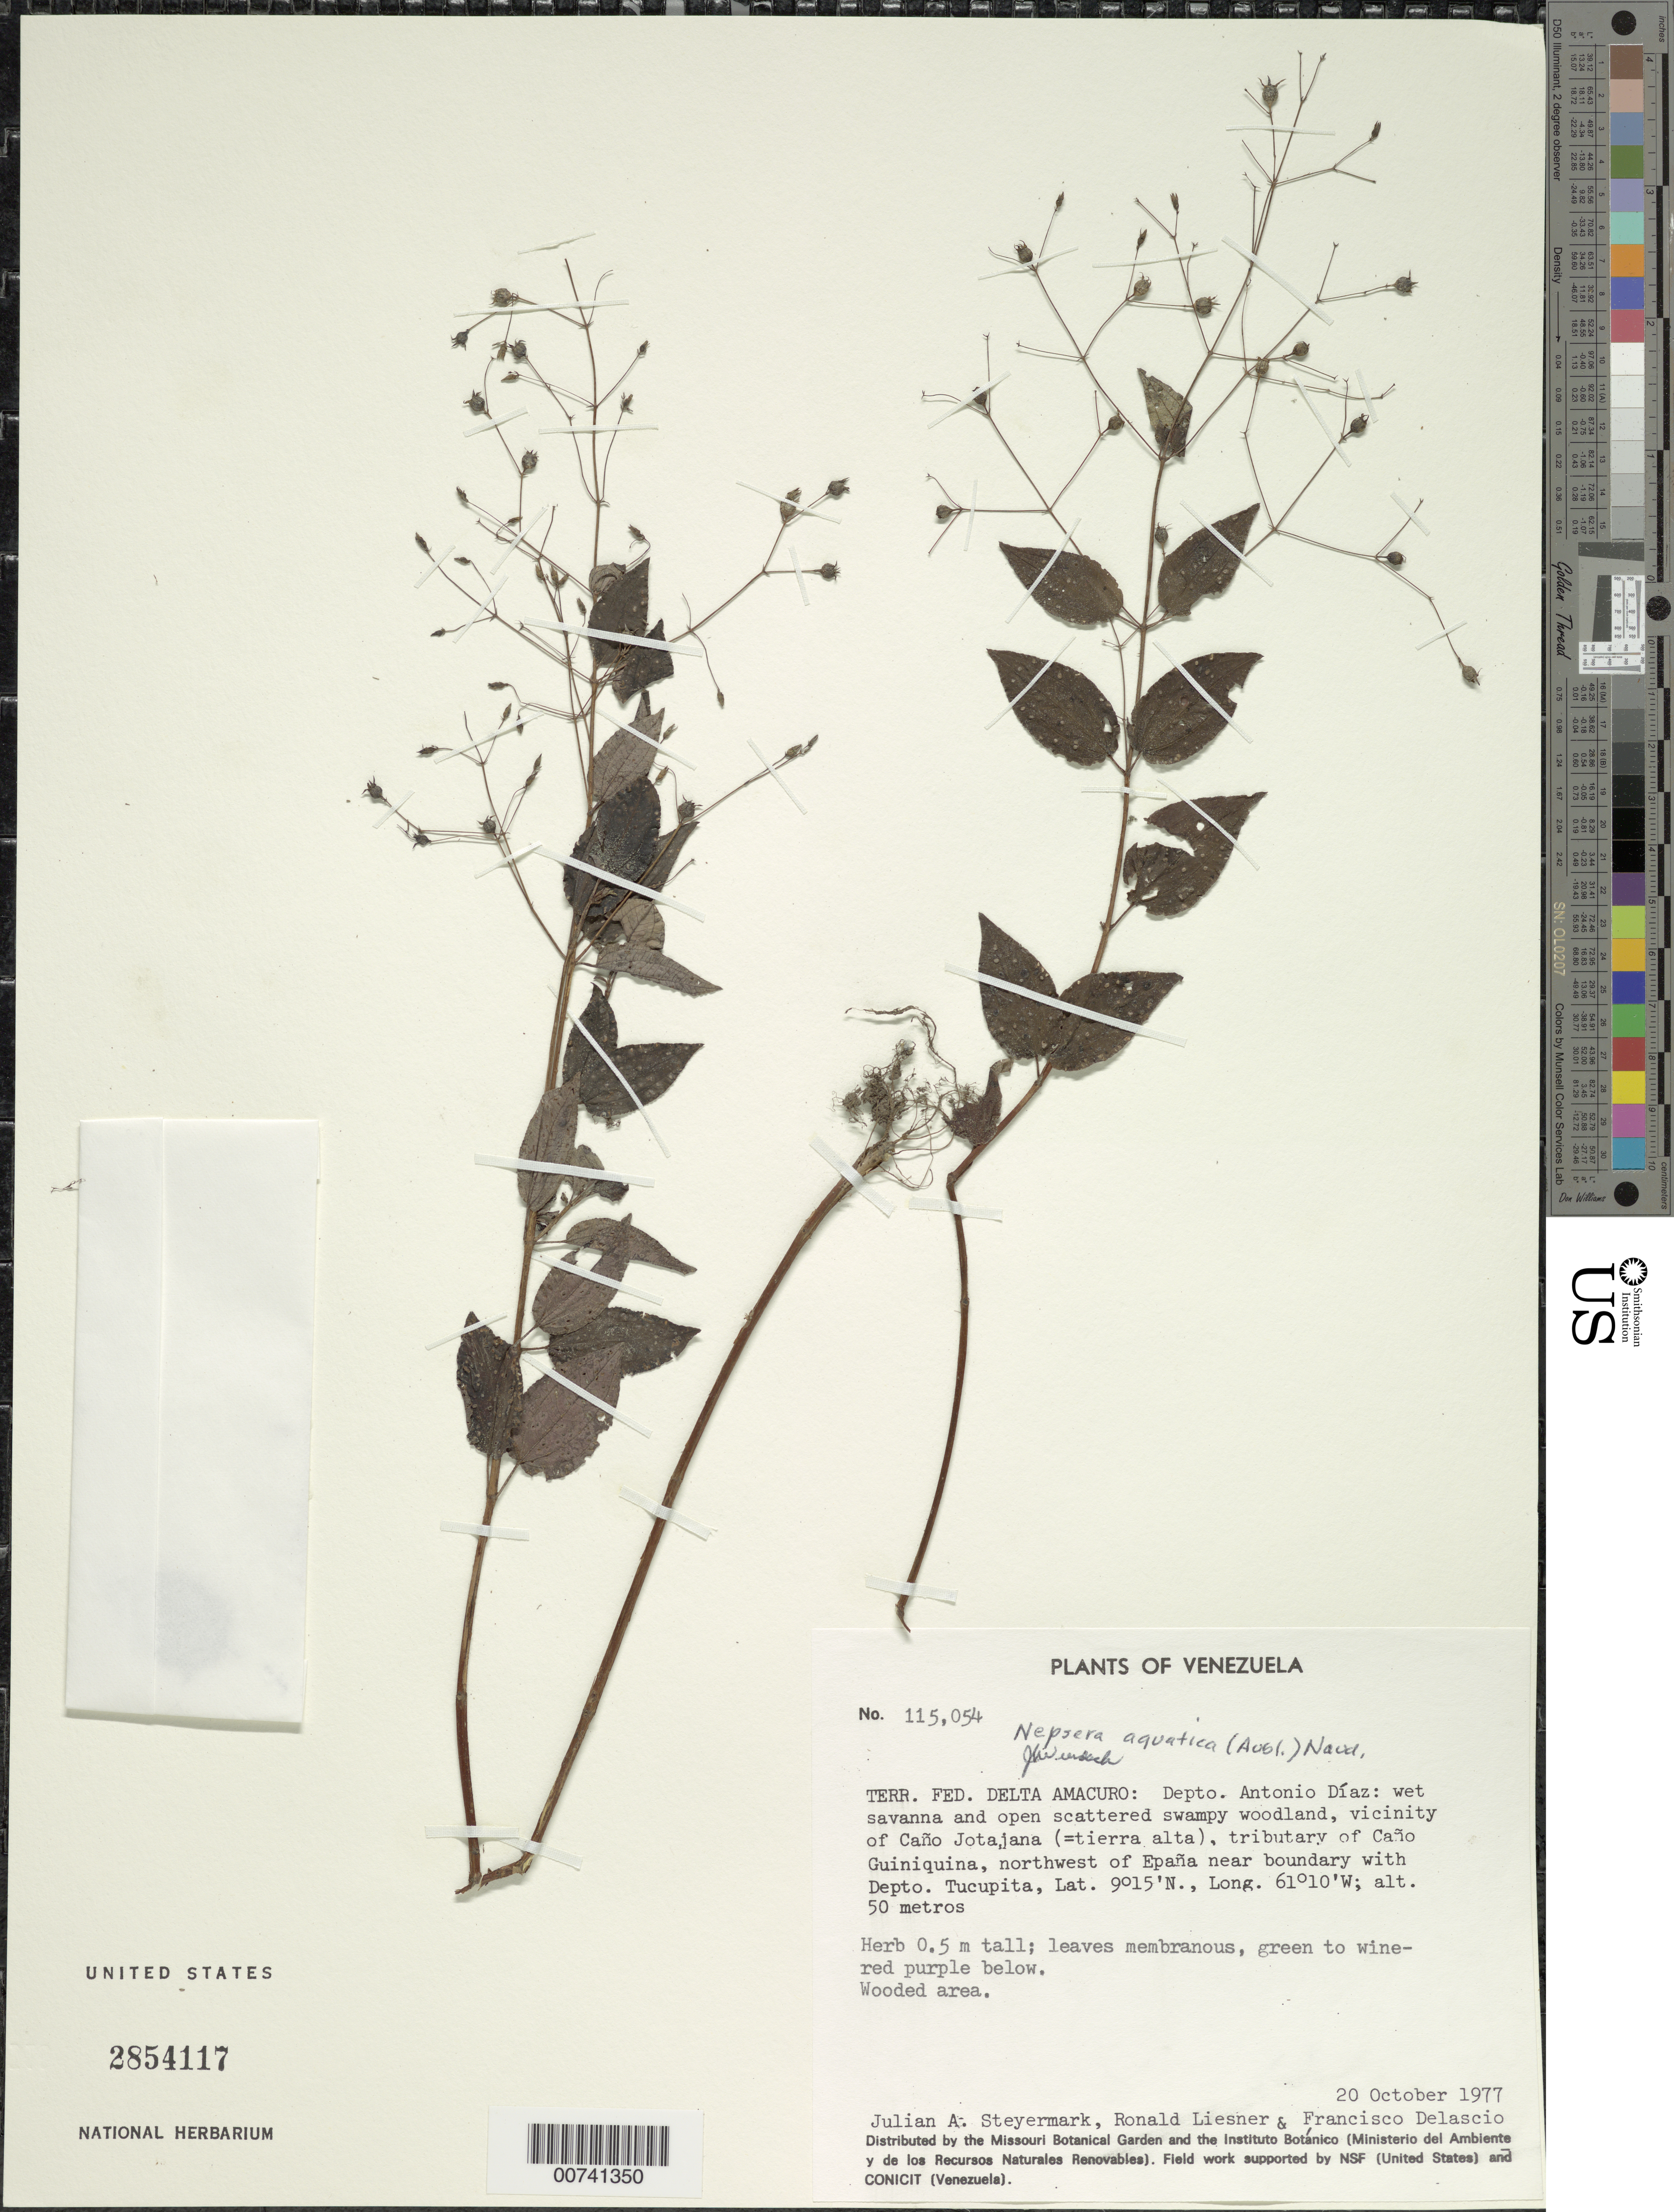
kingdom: Plantae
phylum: Tracheophyta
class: Magnoliopsida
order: Myrtales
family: Melastomataceae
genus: Nepsera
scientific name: Nepsera aquatica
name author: (Aubl.) Naudin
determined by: Wurdack, John J., (US), US (UNITED STATES)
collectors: J. Steyermark, R. L. Liesner & F. Delascio C.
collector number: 115054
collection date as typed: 20-Oct-77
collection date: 1977-10-20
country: Venezuela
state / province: Delta Amacuro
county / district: Antonio Díaz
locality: Caño Jotajana (= tierra alta), tributary of Caño Guiniquina, NW of Epana near boundary with Dept Tucupita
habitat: Wooded area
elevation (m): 50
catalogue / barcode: US 2854117